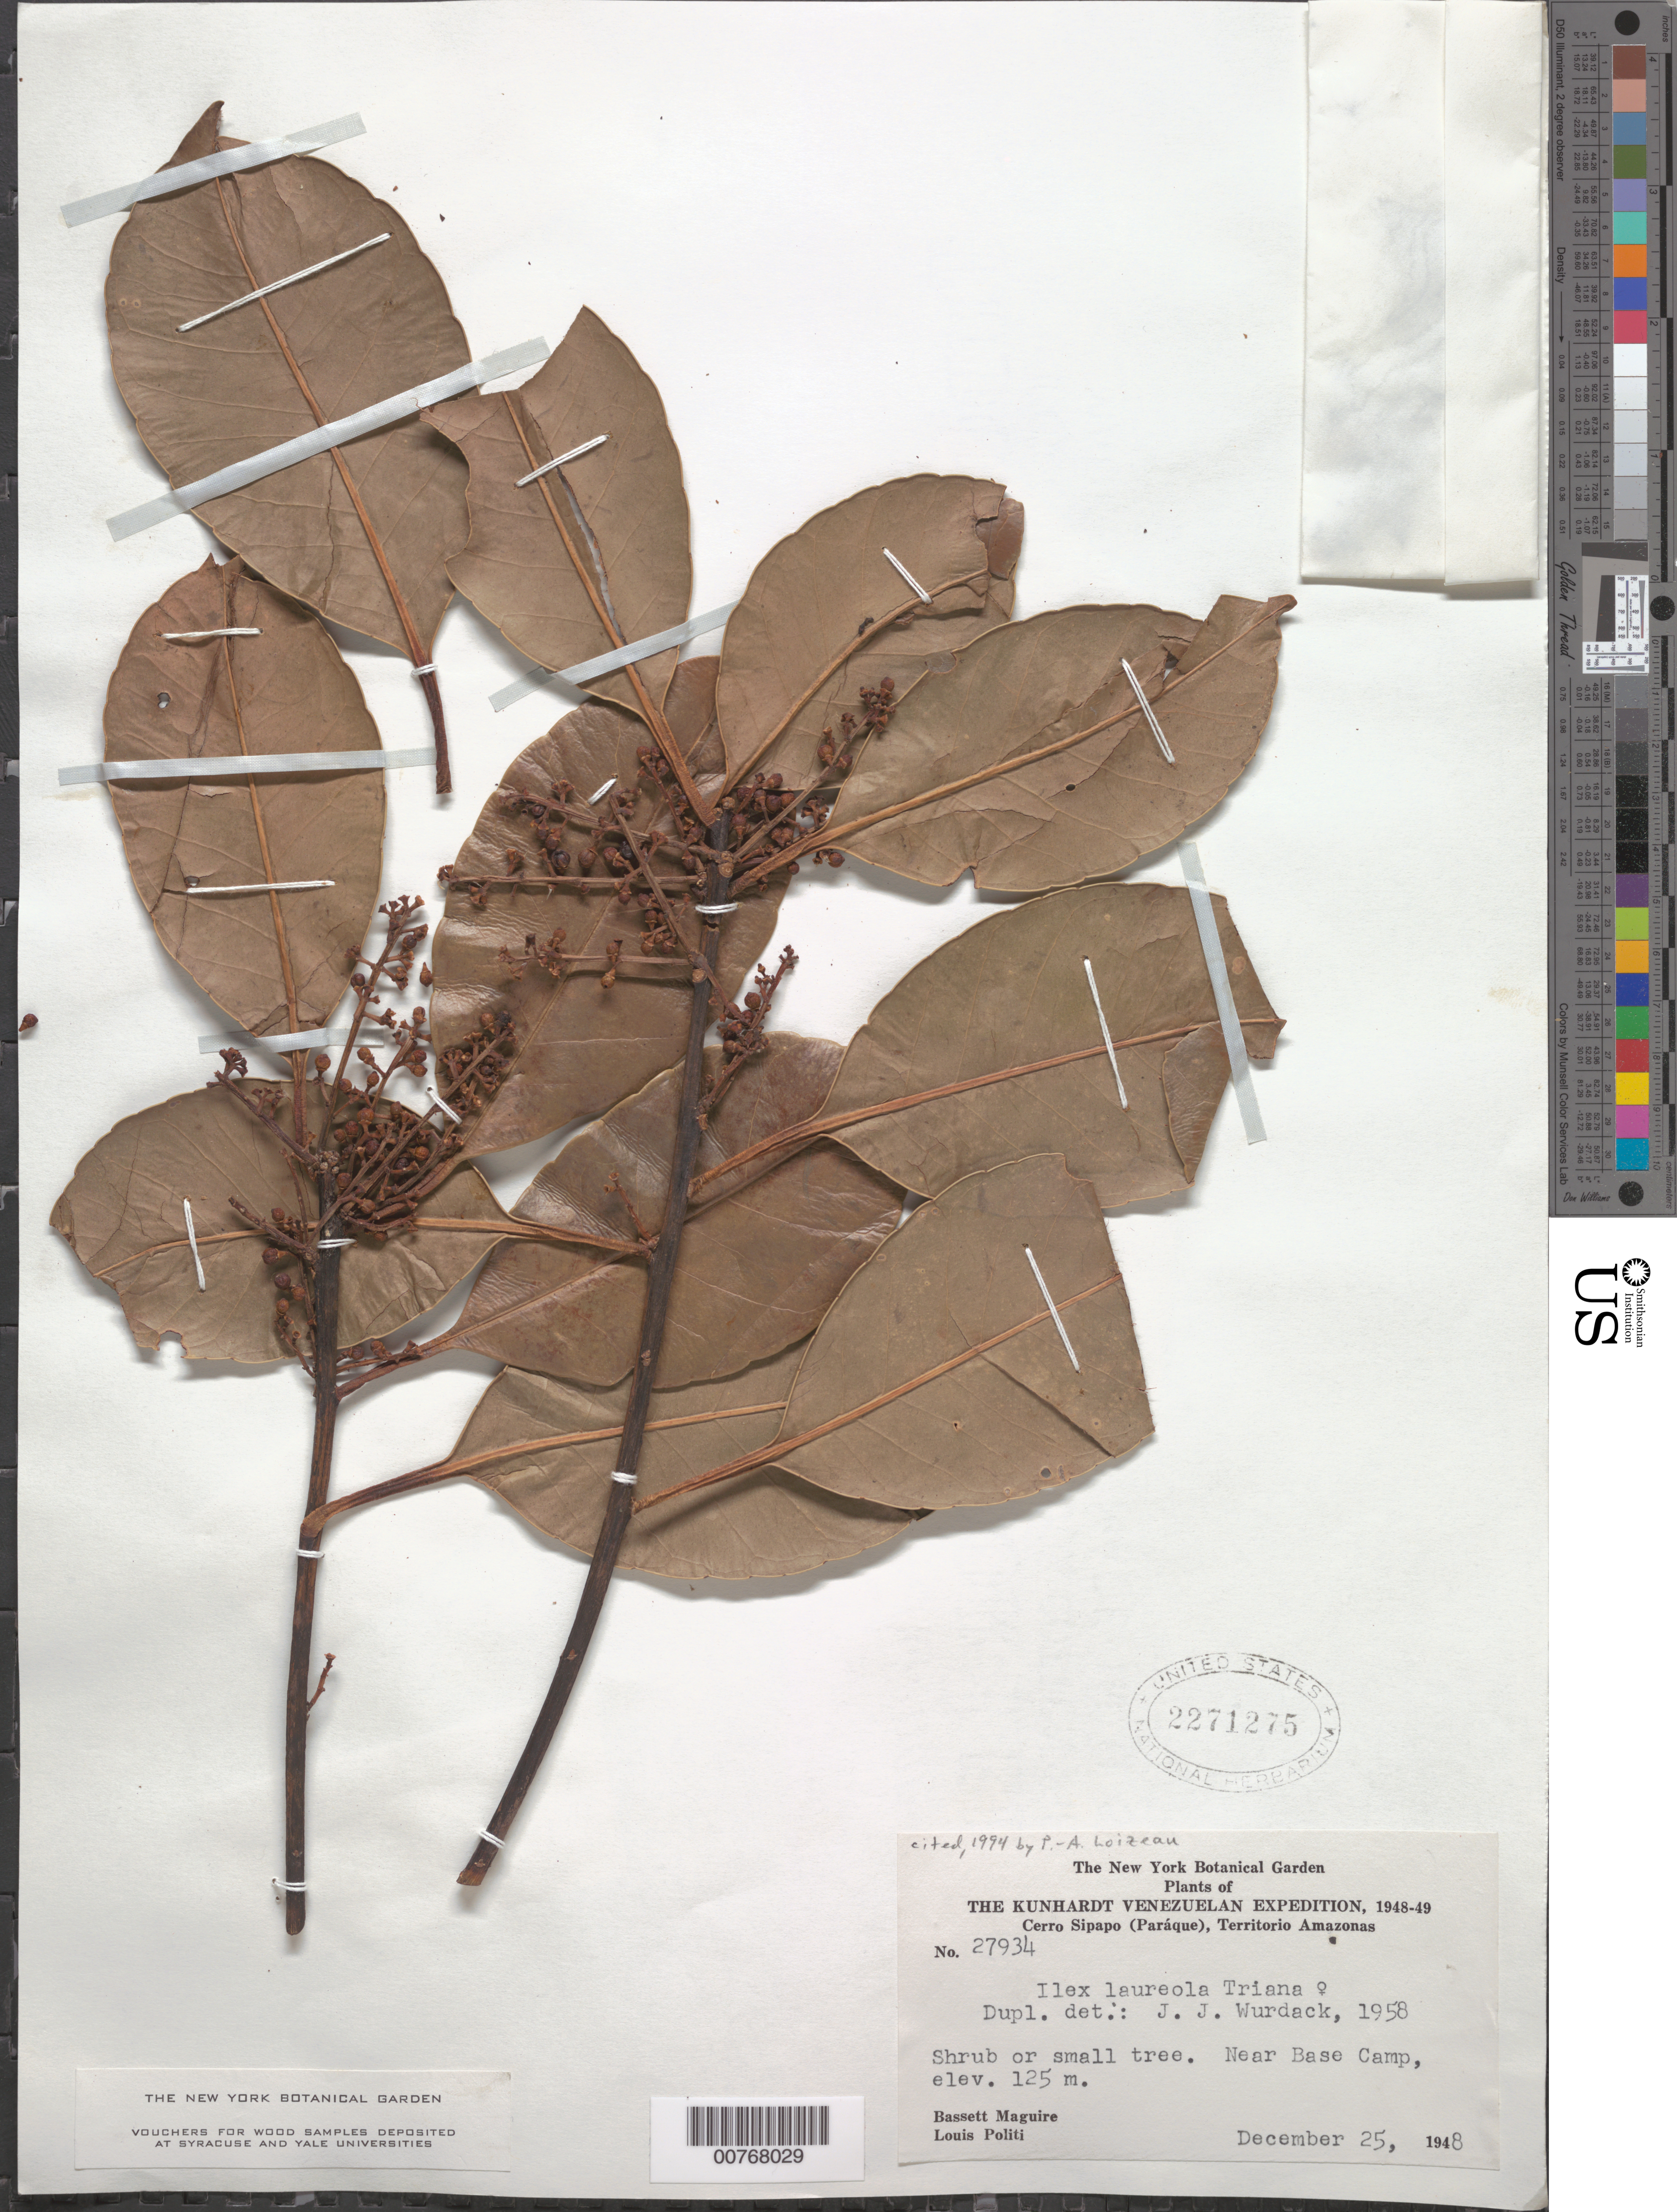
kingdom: Plantae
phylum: Tracheophyta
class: Magnoliopsida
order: Aquifoliales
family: Aquifoliaceae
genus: Ilex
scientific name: Ilex laureola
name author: Triana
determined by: Wurdack, John J., (US), US (UNITED STATES)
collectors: B. Maguire & L. Politi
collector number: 27934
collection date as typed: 25-Dec-48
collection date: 1948-12-25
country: Venezuela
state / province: Amazonas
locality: Cerro Sipapo (Paráque), near Base Camp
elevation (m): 125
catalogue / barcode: US 2271275